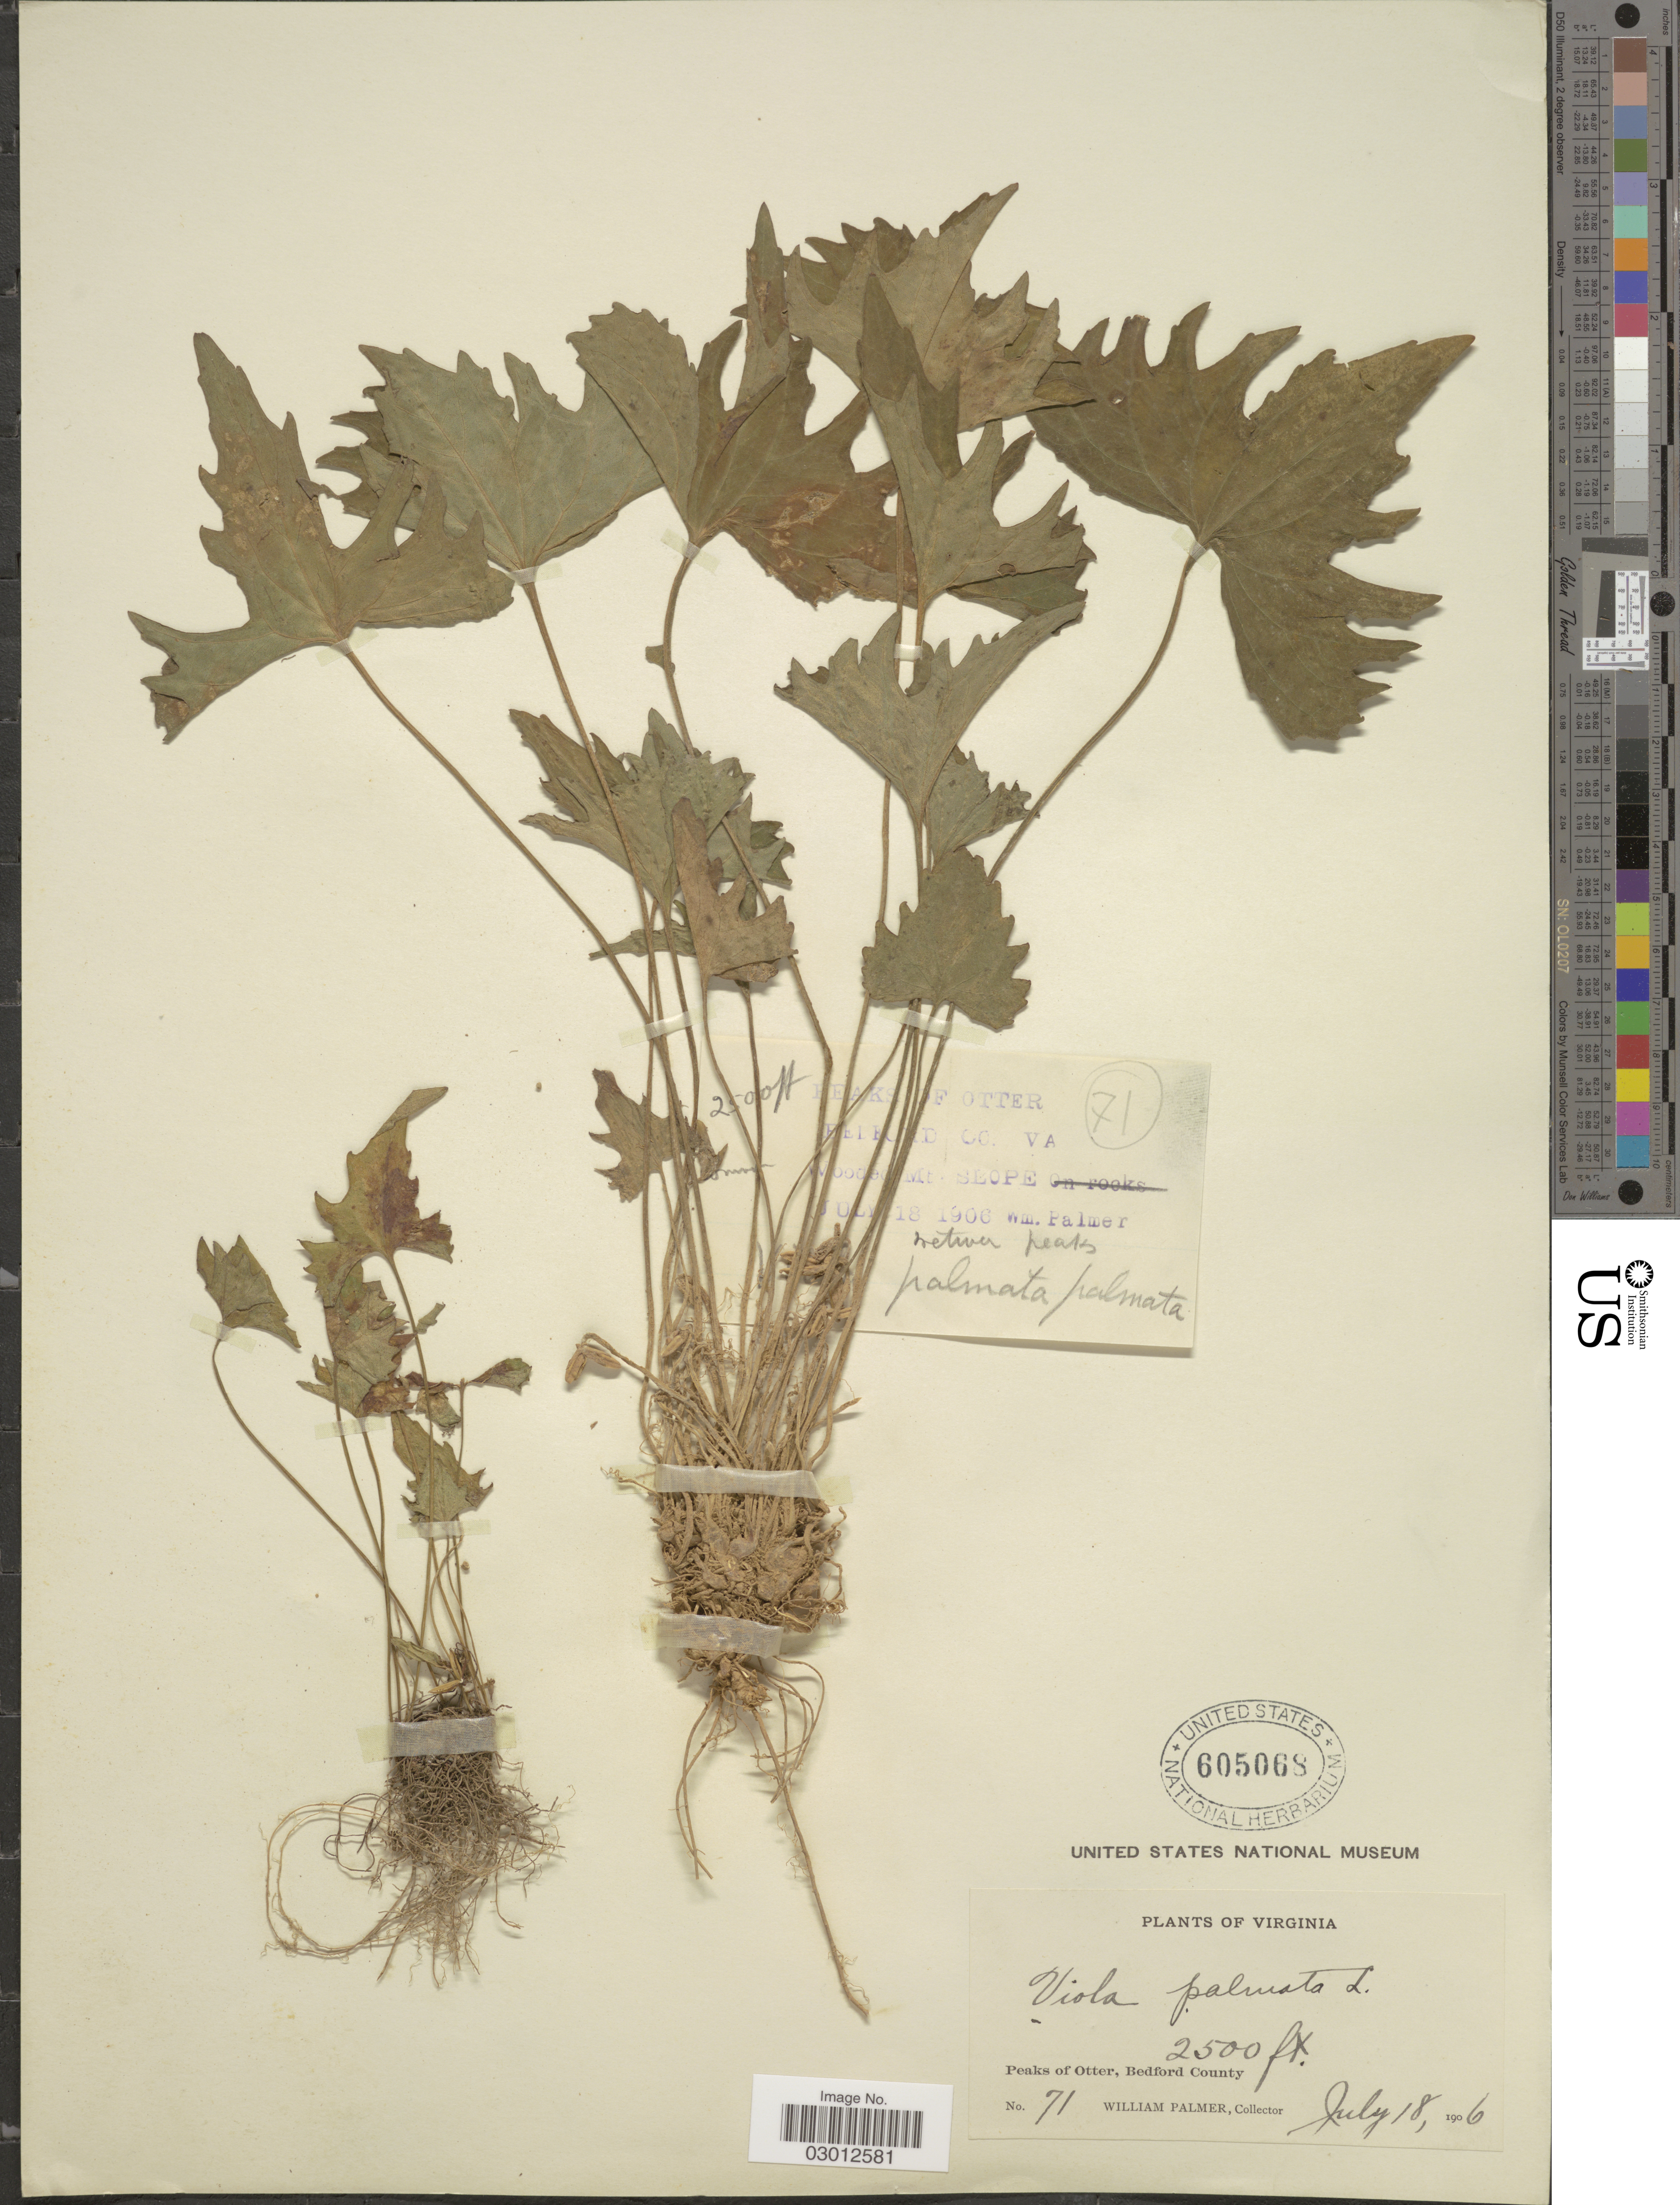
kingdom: Plantae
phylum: Tracheophyta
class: Magnoliopsida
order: Malpighiales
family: Violaceae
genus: Viola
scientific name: Viola palmata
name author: L.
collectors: W. Palmer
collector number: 71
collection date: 1906-07-18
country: United States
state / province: Virginia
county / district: Bedford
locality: Peaks of Otter, Bedford County.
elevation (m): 762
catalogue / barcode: US 605068